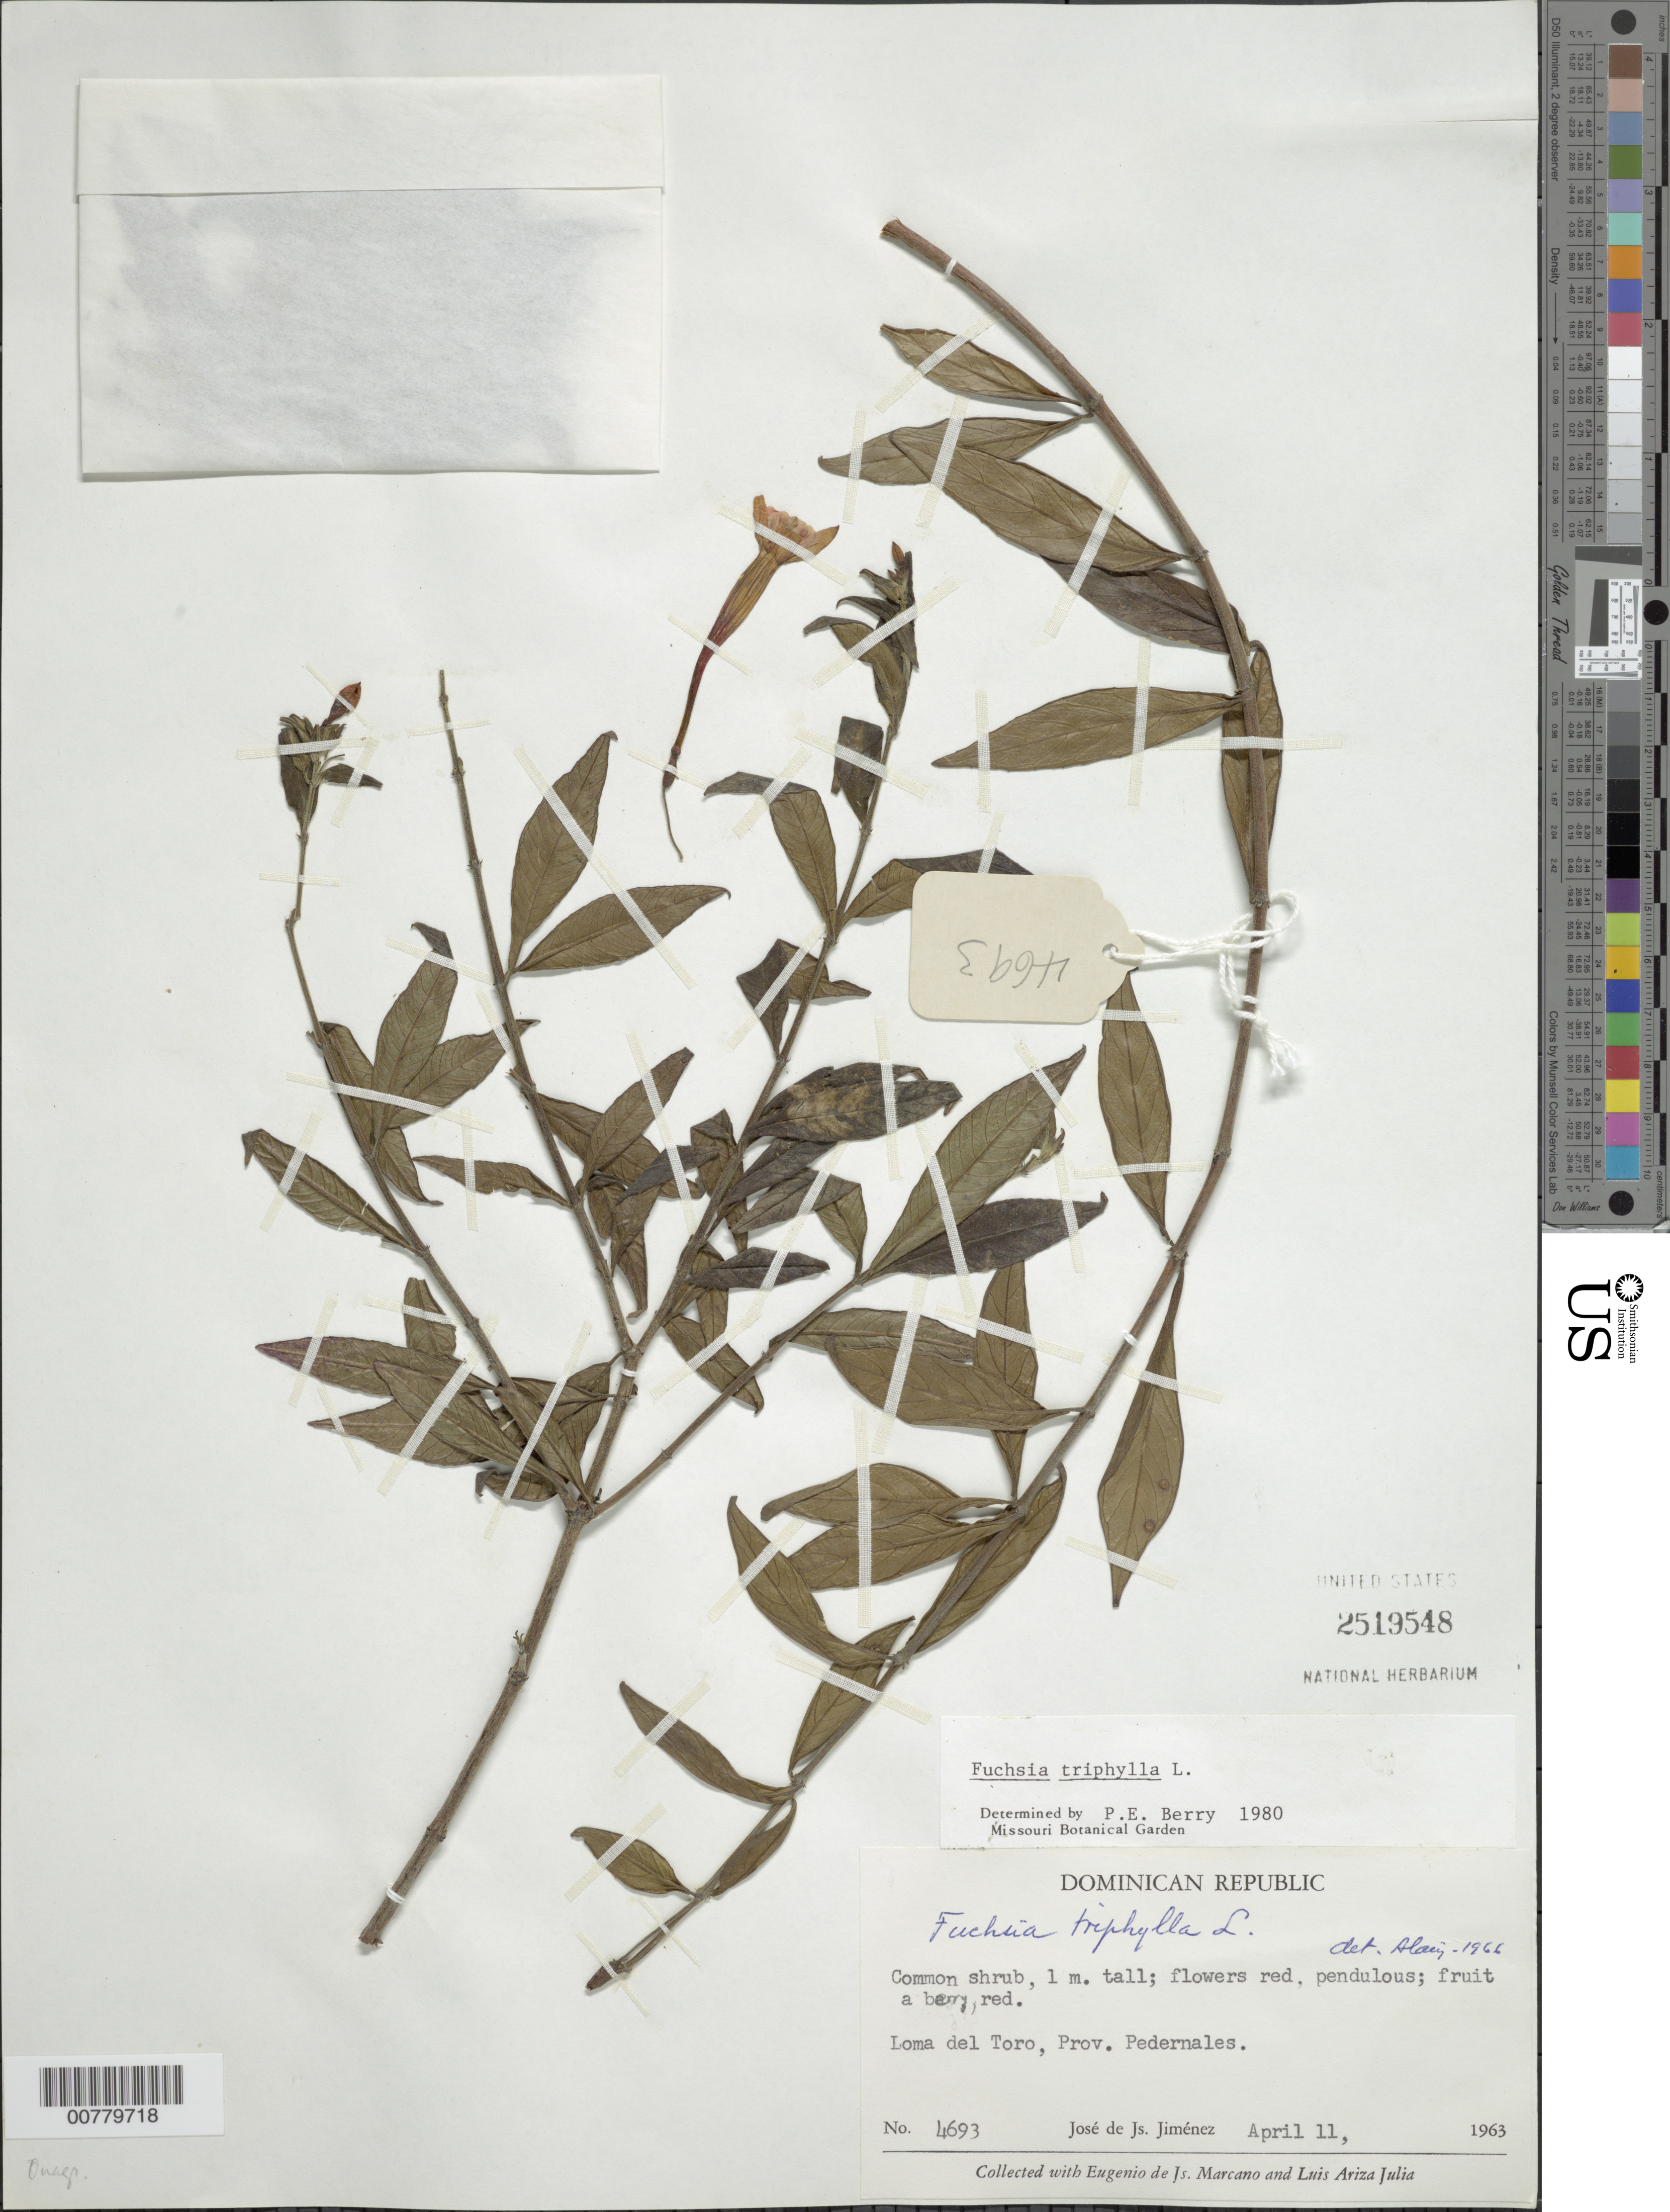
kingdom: Plantae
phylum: Tracheophyta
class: Magnoliopsida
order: Myrtales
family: Onagraceae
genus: Fuchsia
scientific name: Fuchsia triphylla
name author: L.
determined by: Berry, P. E., (WIS), University of Wisconsin - Madison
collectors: E. J. Marcano F. & L. Ariza-Julia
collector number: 4693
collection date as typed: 11 Apr 1963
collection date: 1963-04-11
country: Dominican Republic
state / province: Pedernales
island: Hispaniola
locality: Loma del Toro.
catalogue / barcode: US 2519548